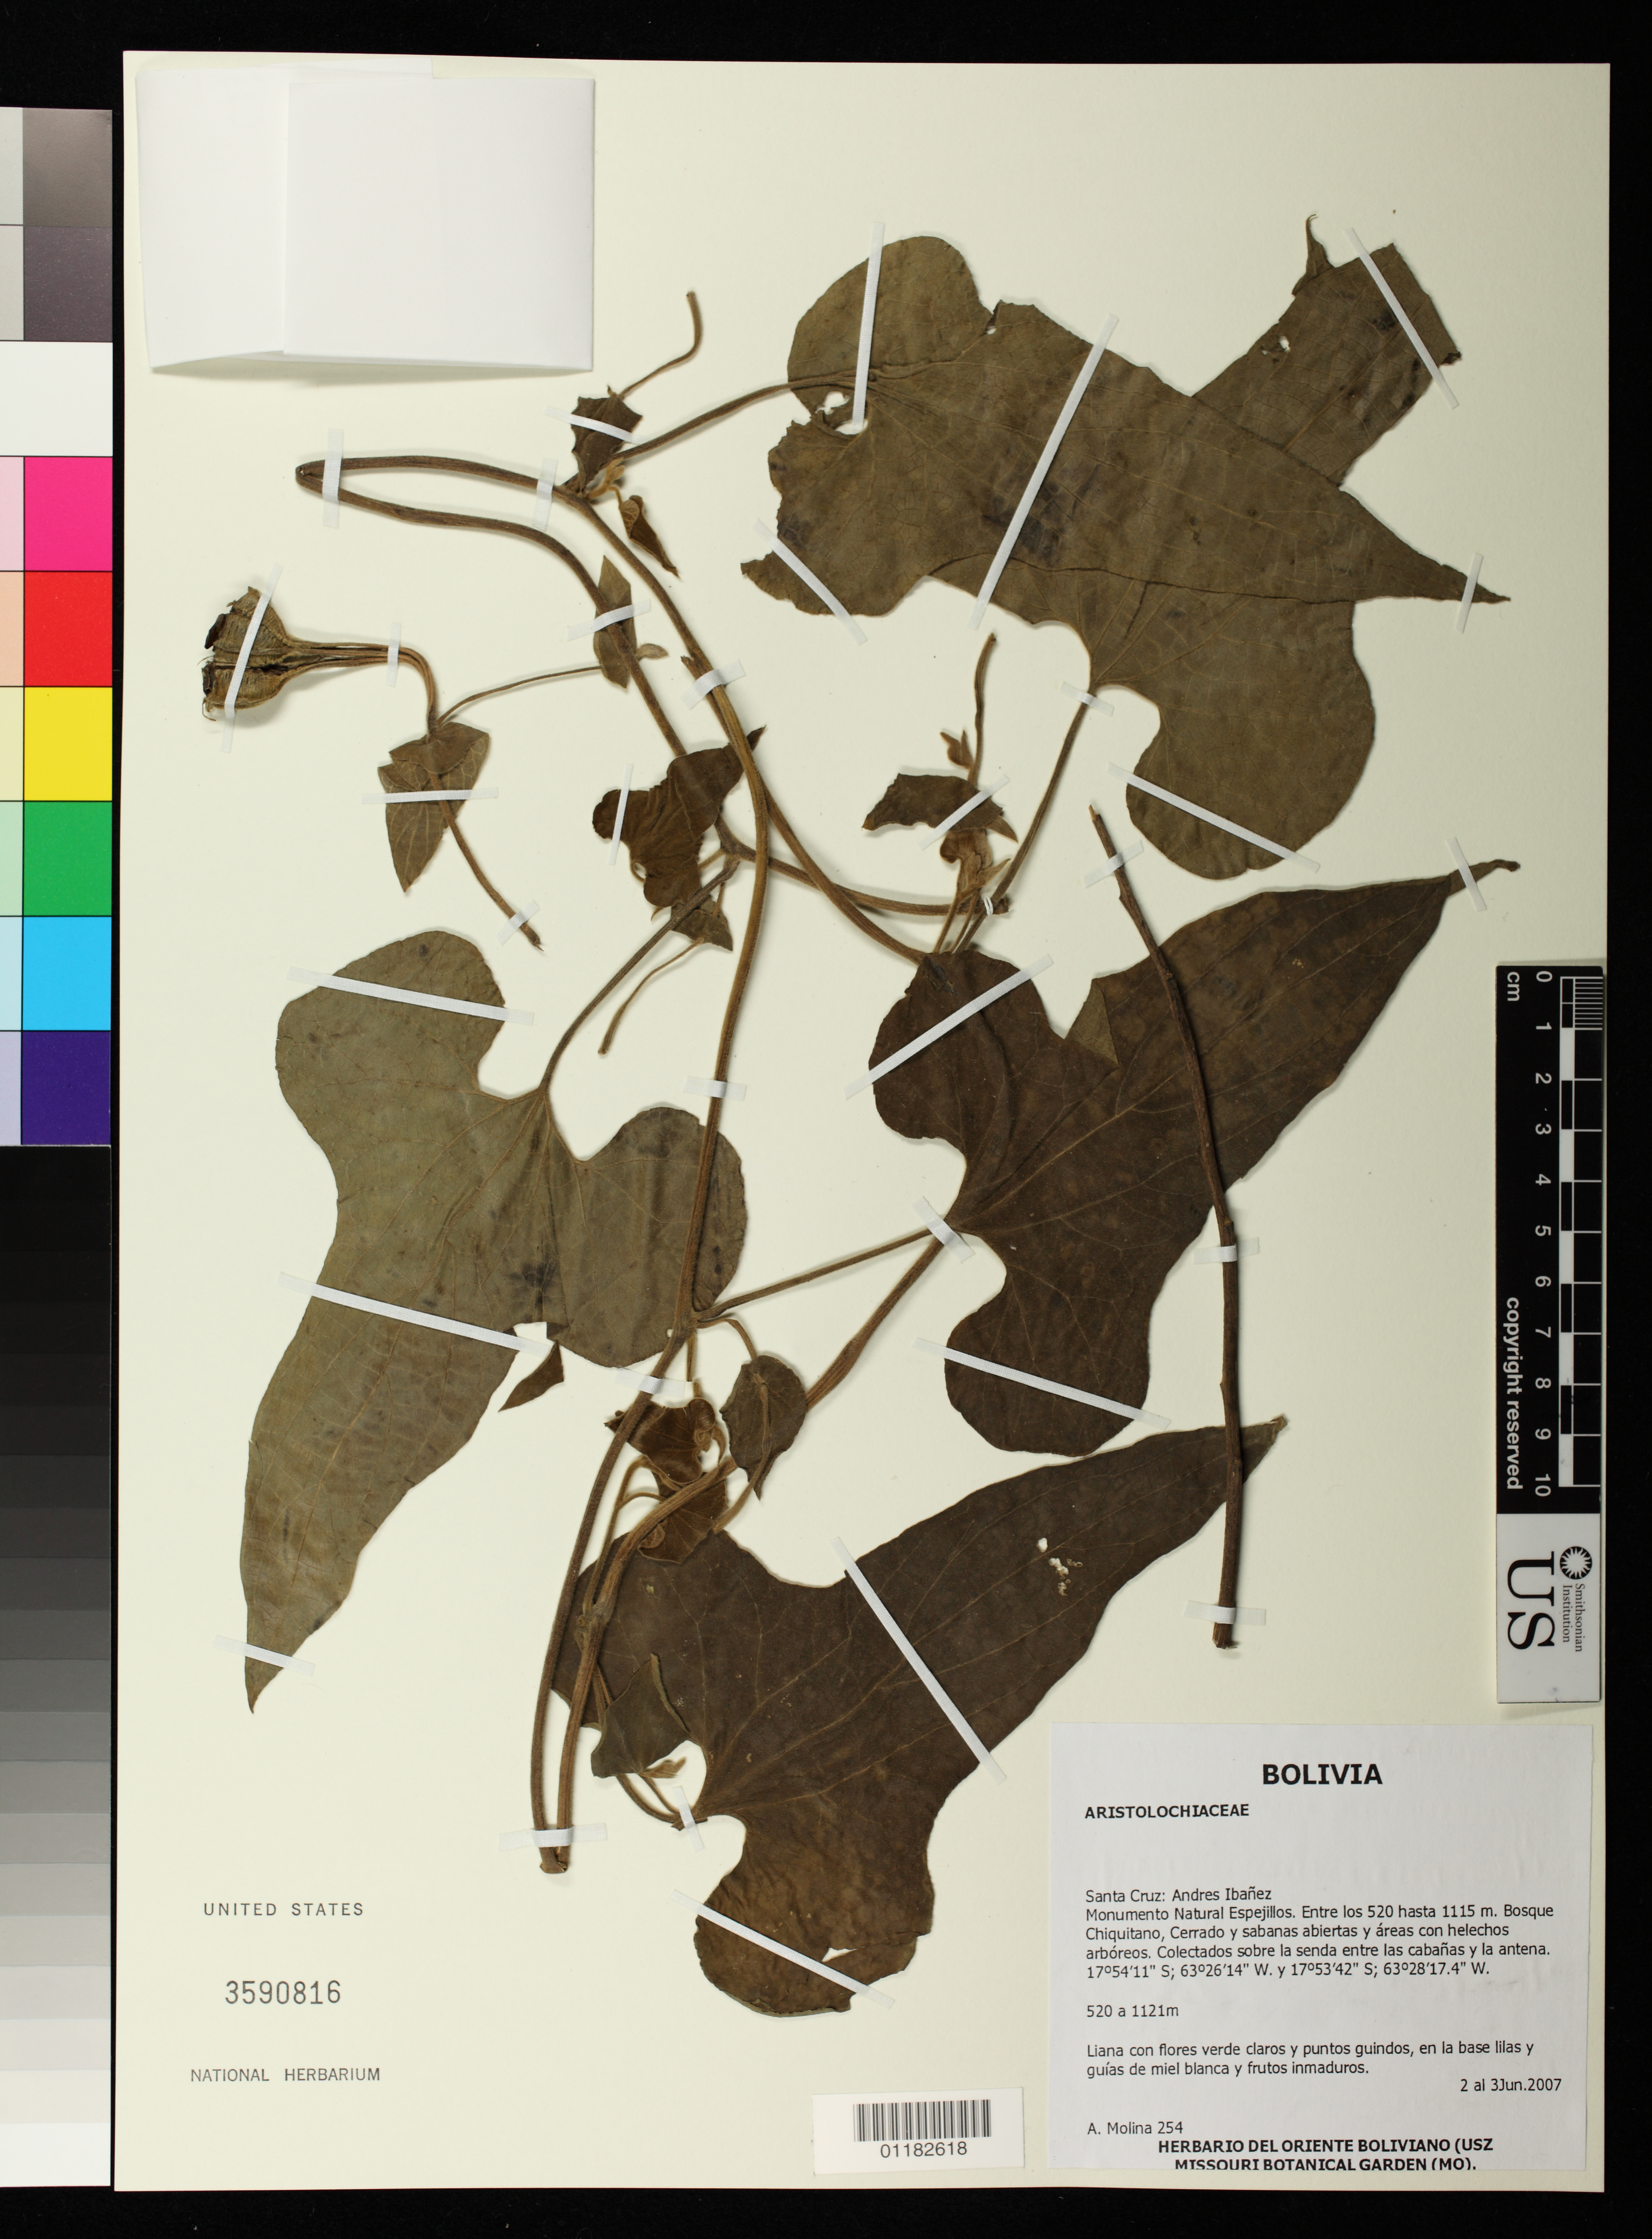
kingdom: Plantae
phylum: Tracheophyta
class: Magnoliopsida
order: Piperales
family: Aristolochiaceae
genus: Aristolochia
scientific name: Aristolochia sp.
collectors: A. Molina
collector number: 254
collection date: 2007-06-02/2007-06-03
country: Bolivia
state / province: Santa Cruz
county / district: Andrés Ibáñez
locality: Andres Ibanez, Monumento Natural Espejdos. Bosque Chiqintano.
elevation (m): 520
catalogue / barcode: US 3590816